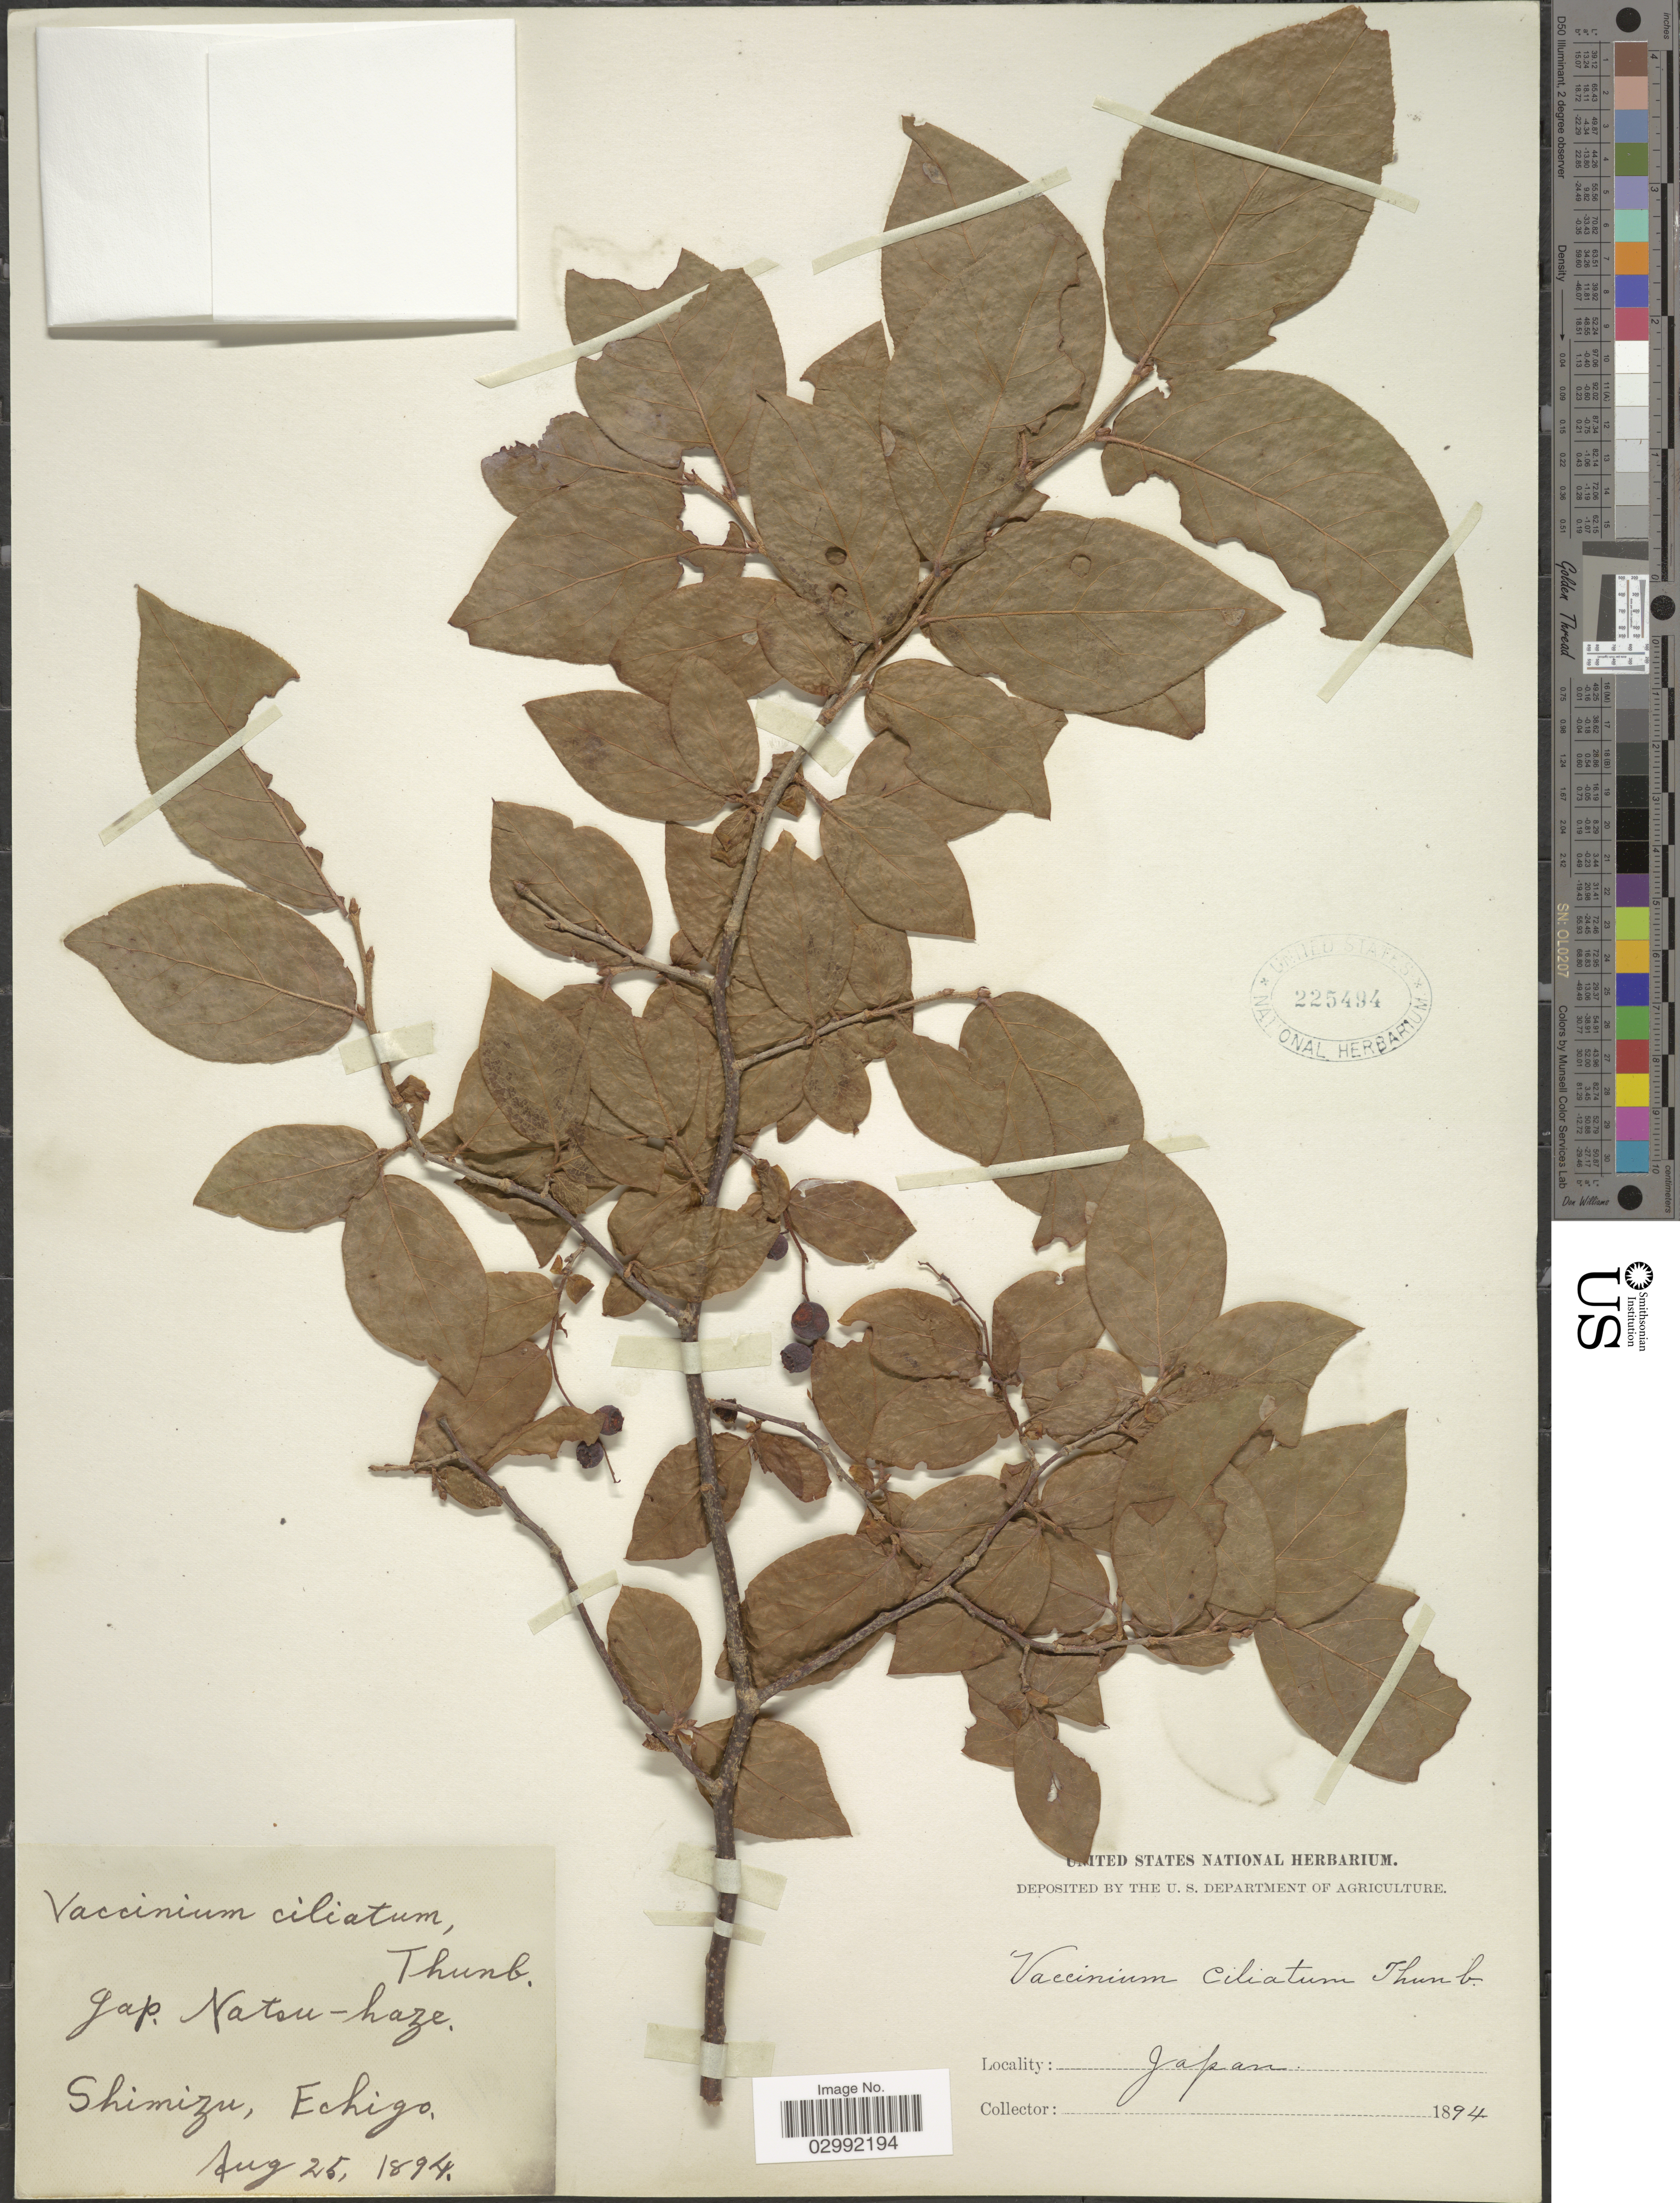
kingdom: Plantae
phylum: Tracheophyta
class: Magnoliopsida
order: Ericales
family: Ericaceae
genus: Vaccinium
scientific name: Vaccinium oldhamii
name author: Miq.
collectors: ex herb. United States National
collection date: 1894-08-25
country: Japan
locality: Shimizu, Echigo.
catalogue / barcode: US 225494